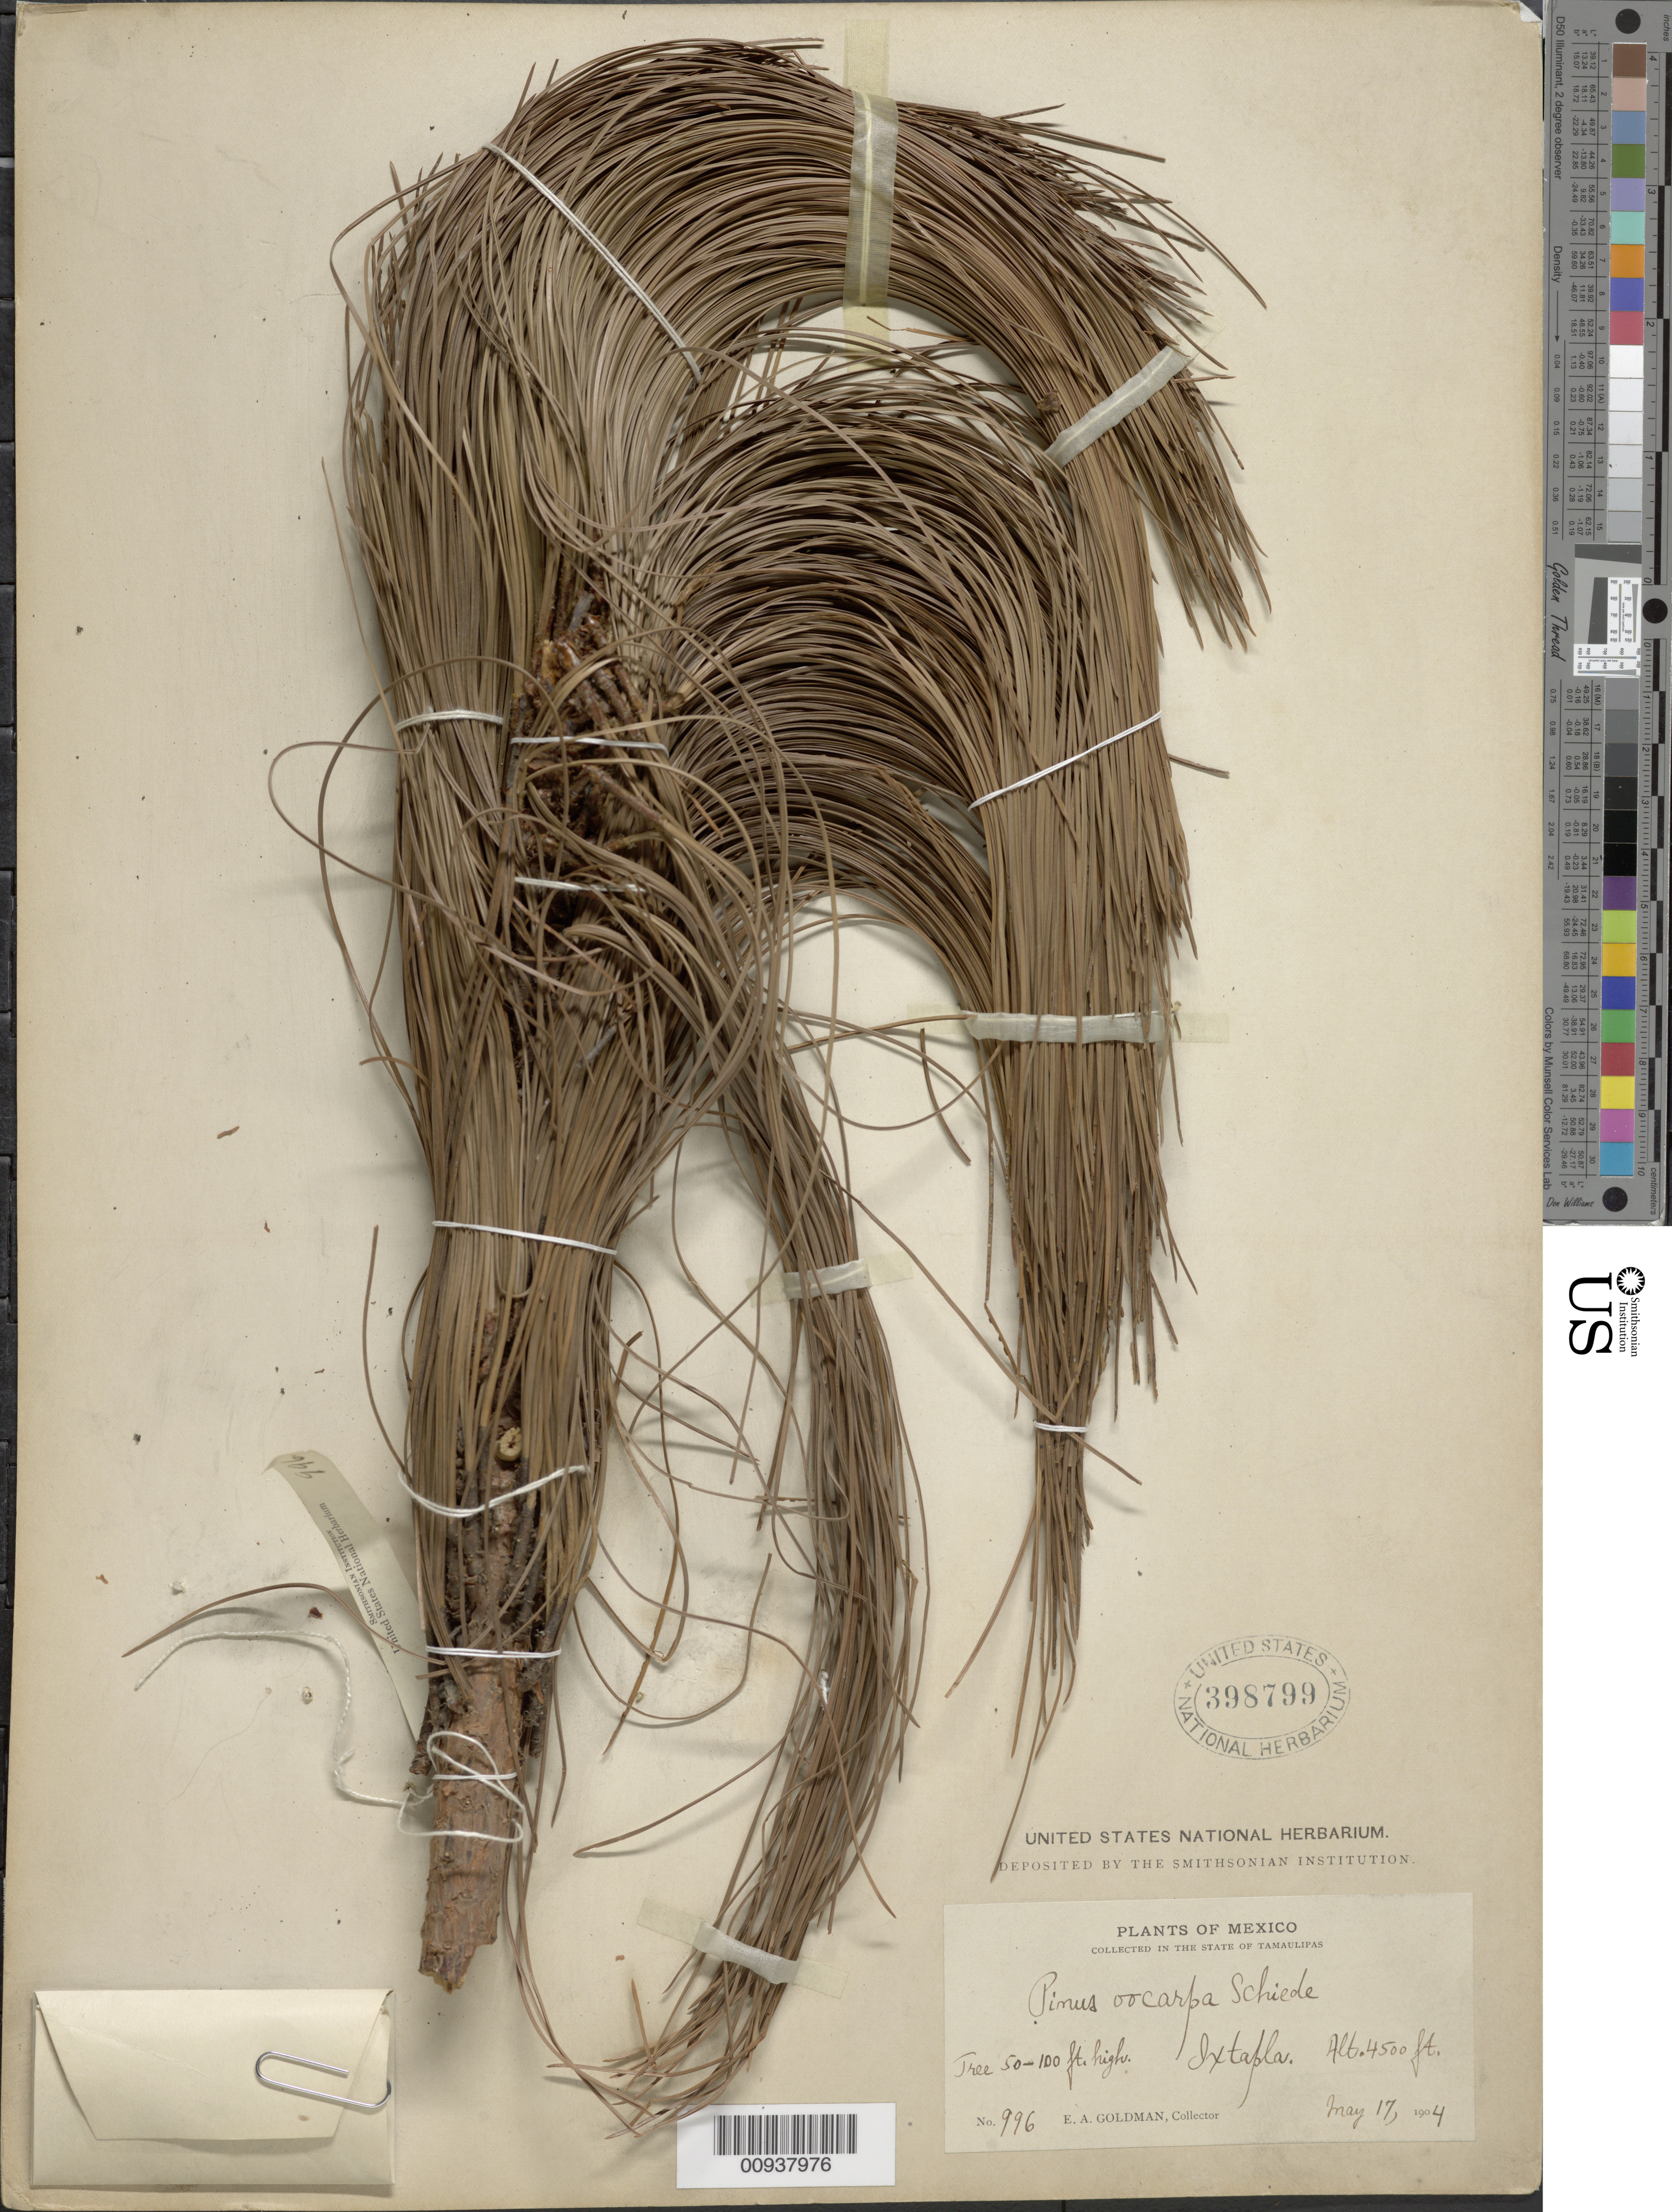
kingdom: Plantae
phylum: Tracheophyta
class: Pinopsida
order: Pinales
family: Pinaceae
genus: Pinus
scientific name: Pinus oocarpa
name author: Schiede ex Schltdl.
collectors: E. A. Goldman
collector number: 996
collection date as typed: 17 May 1904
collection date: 1904-05-17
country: Mexico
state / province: Tamaulipas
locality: Ixtapla.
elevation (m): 1372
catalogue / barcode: US 398799